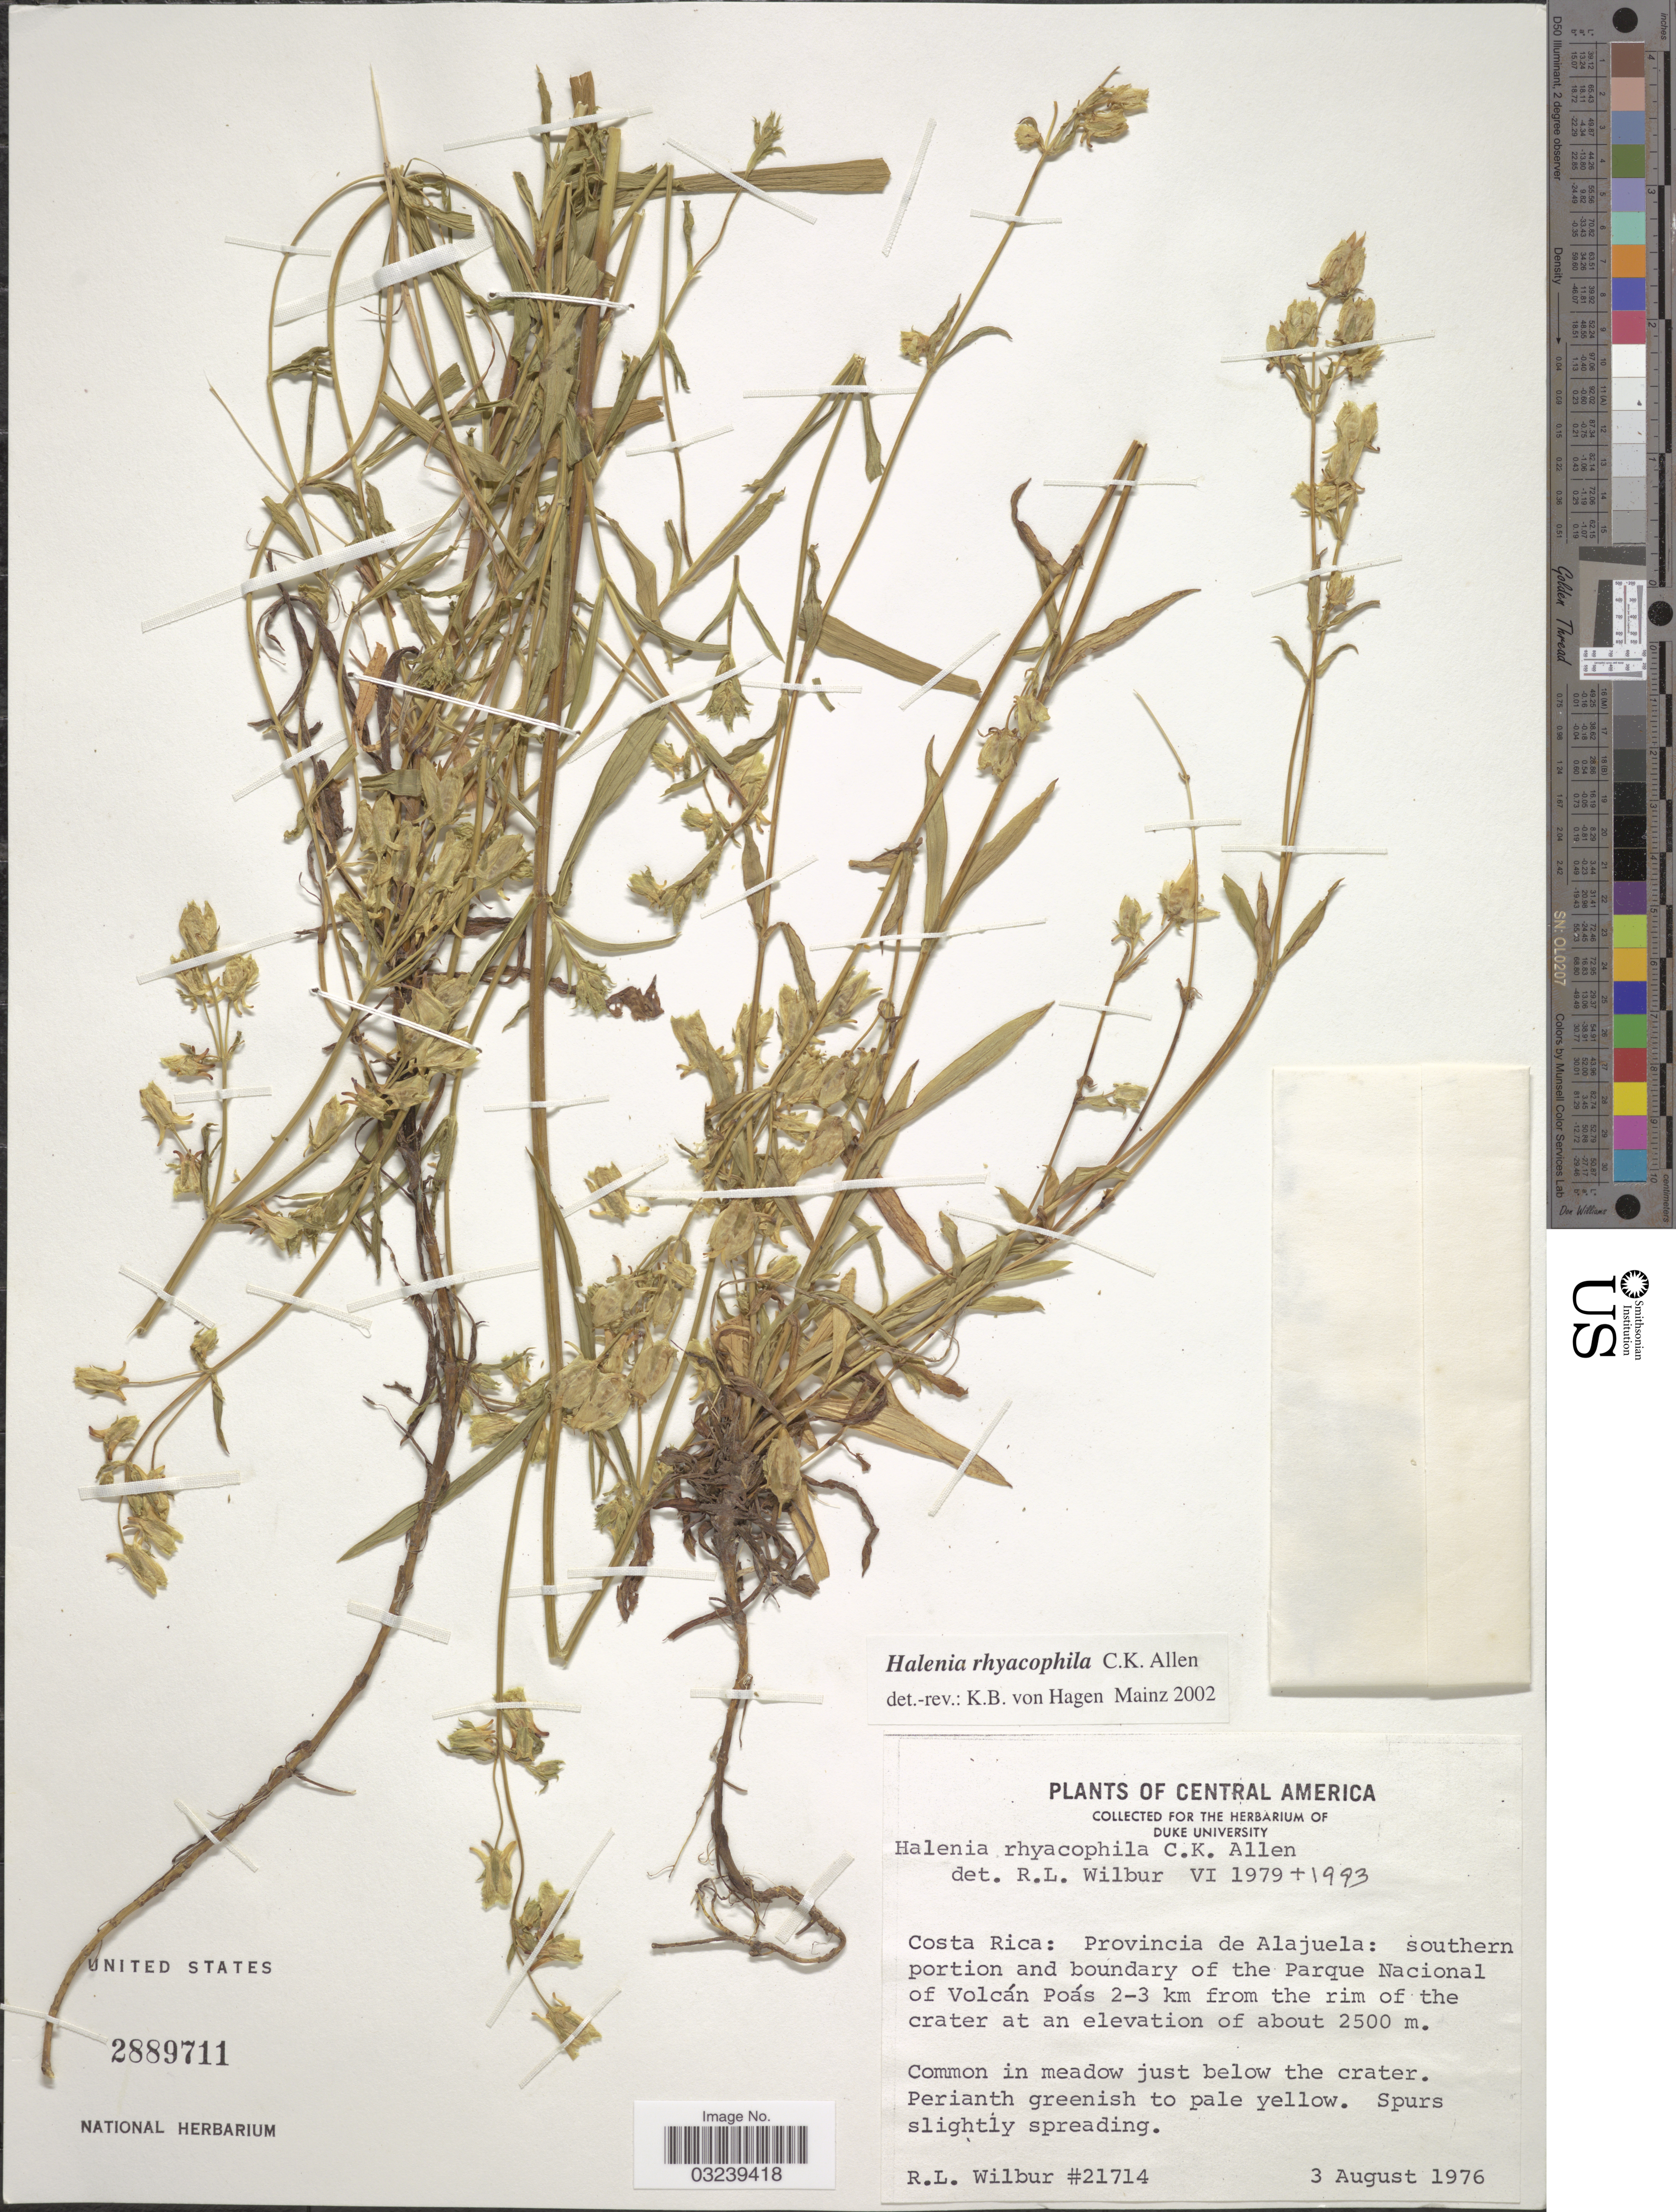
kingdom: Plantae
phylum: Tracheophyta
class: Magnoliopsida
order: Gentianales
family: Gentianaceae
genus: Halenia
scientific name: Halenia rhyacophila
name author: C.K. Allen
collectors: R. L. Wilbur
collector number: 21714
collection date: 1976-08-03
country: Costa Rica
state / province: Alajuela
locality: Southern portion and boundary of the Parque Nacional of Volcán Poás 2-3 km from the rim of the crater.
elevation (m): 2500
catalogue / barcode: US 2889711